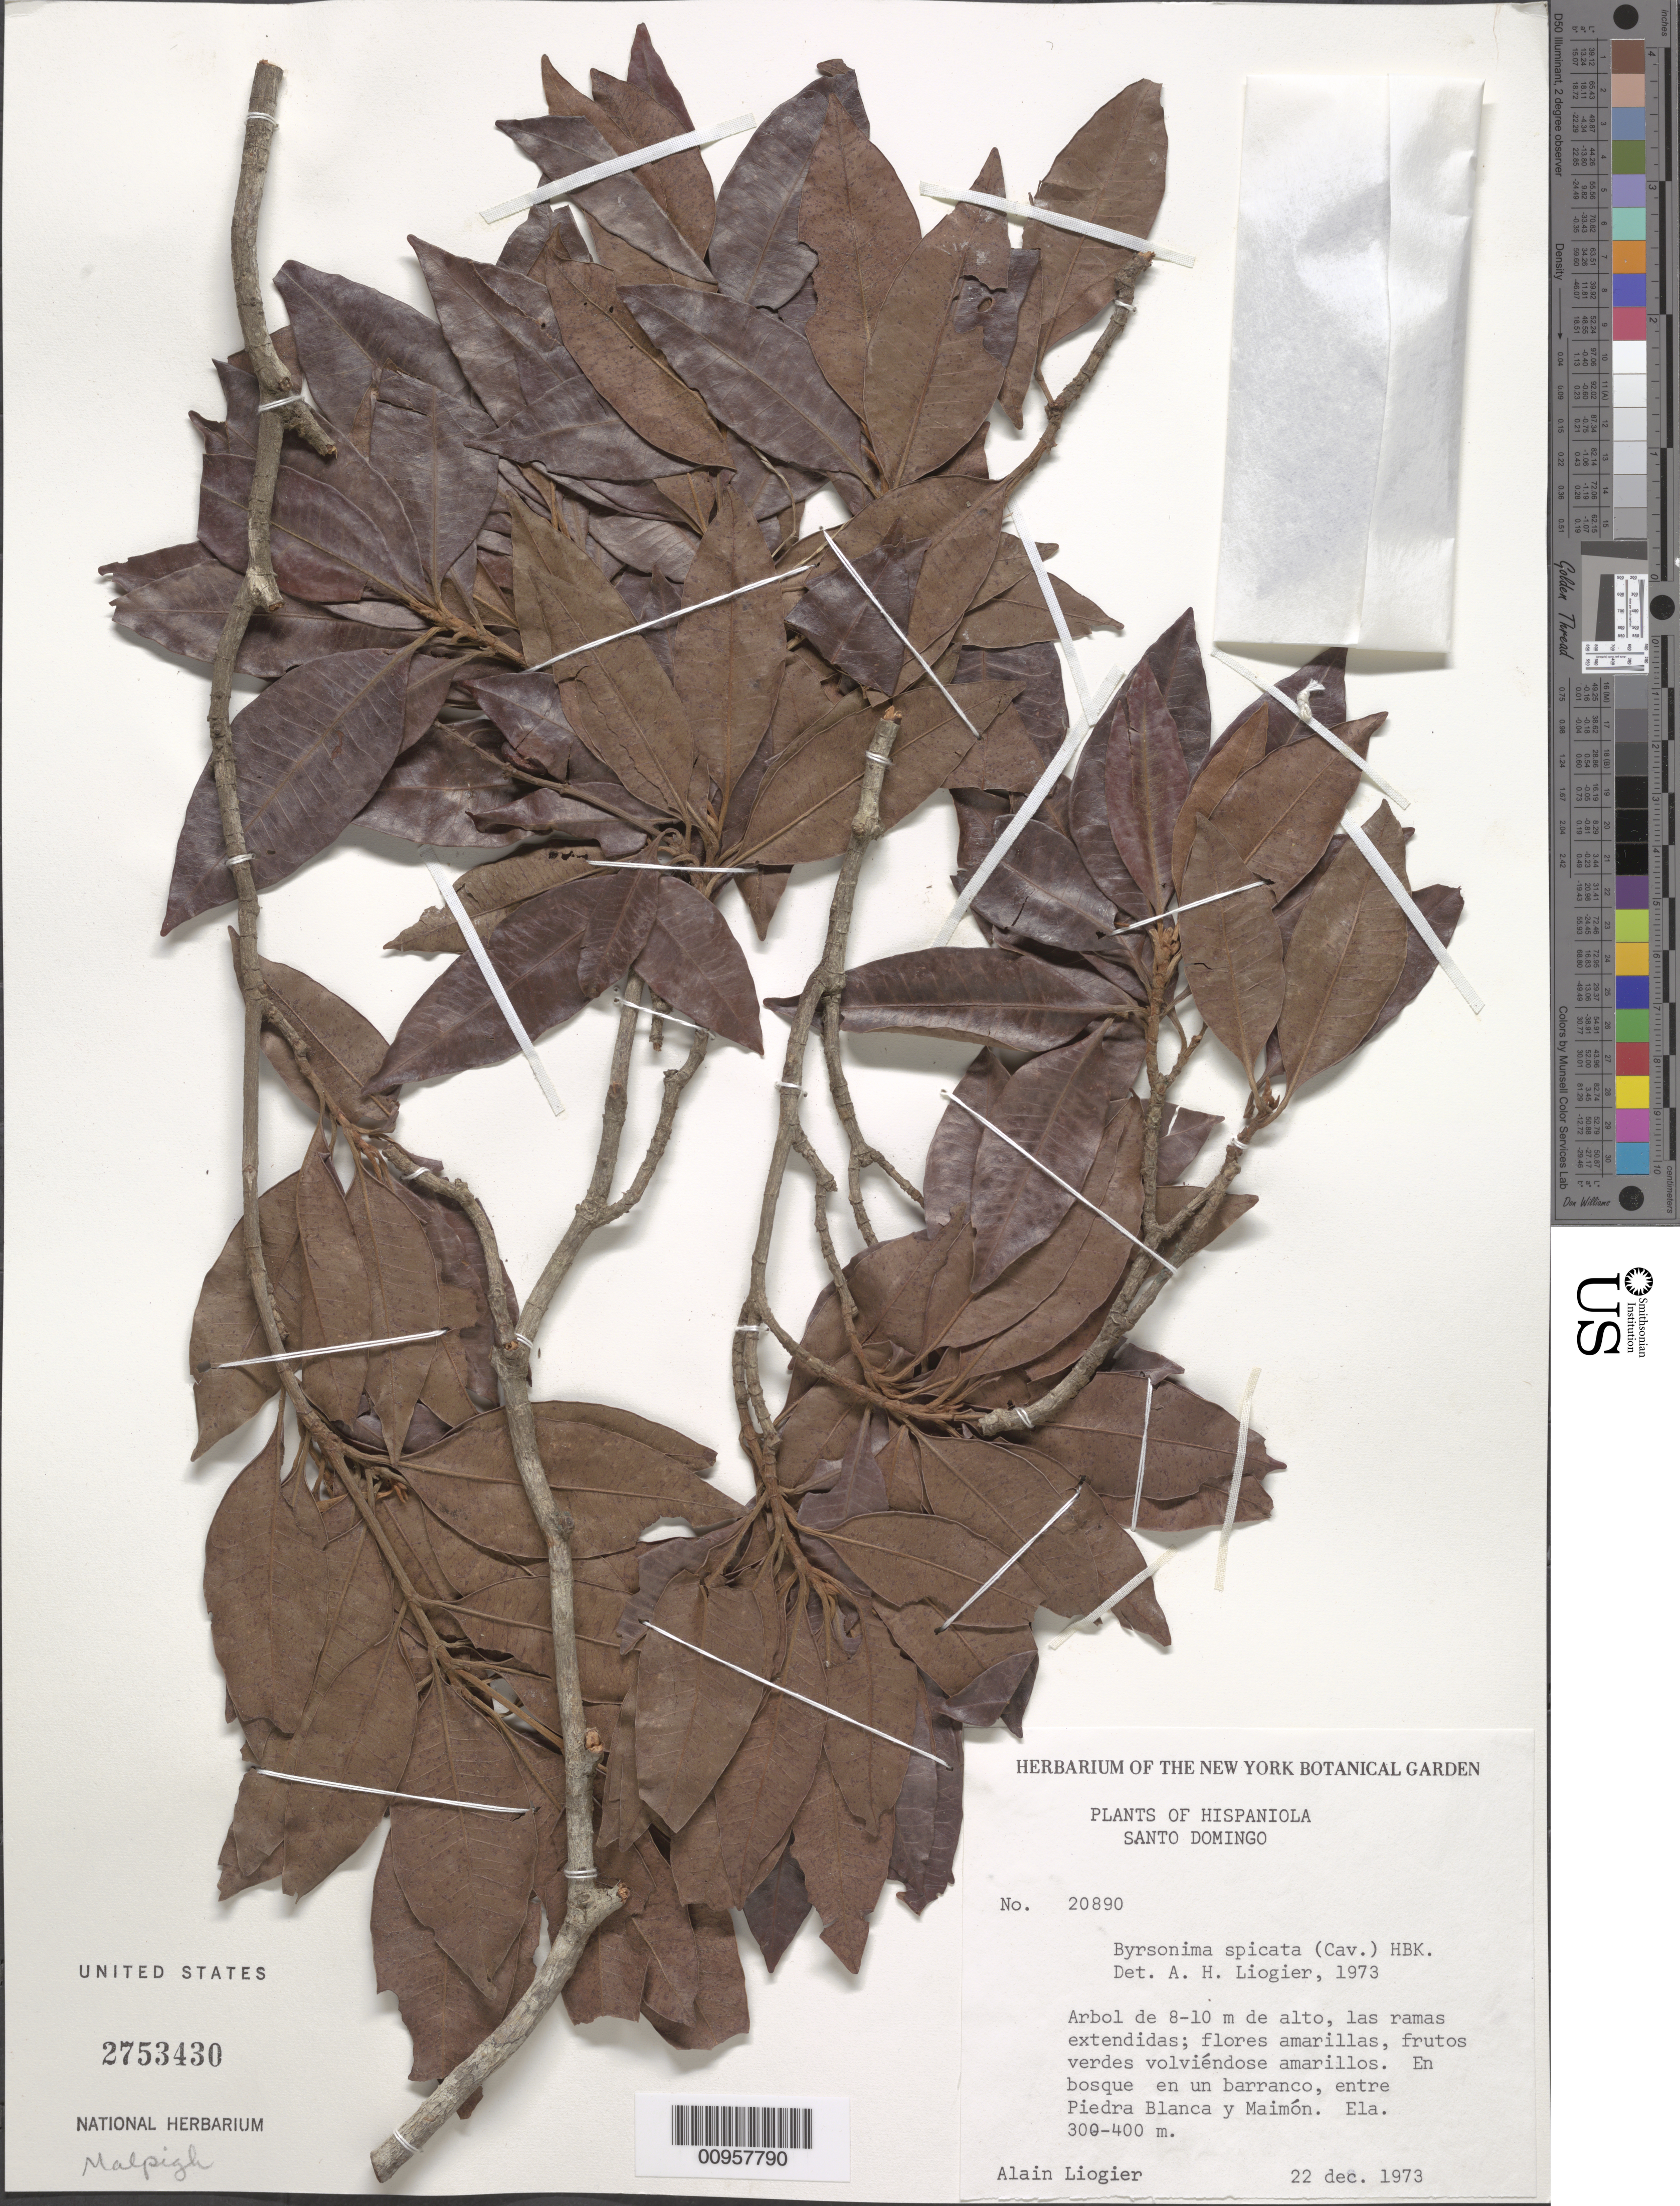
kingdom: Plantae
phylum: Tracheophyta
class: Magnoliopsida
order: Malpighiales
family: Malpighiaceae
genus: Byrsonima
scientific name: Byrsonima spicata (Cav.) DC.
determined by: Liogier, Alain H.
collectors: A. H. Liogier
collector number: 20890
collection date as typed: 22 Dec 1973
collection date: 1973-12-22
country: Dominican Republic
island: Hispaniola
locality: Entre Piedra Blanca y Maimón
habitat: En bosque en un barranco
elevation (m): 300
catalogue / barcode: US 2753430